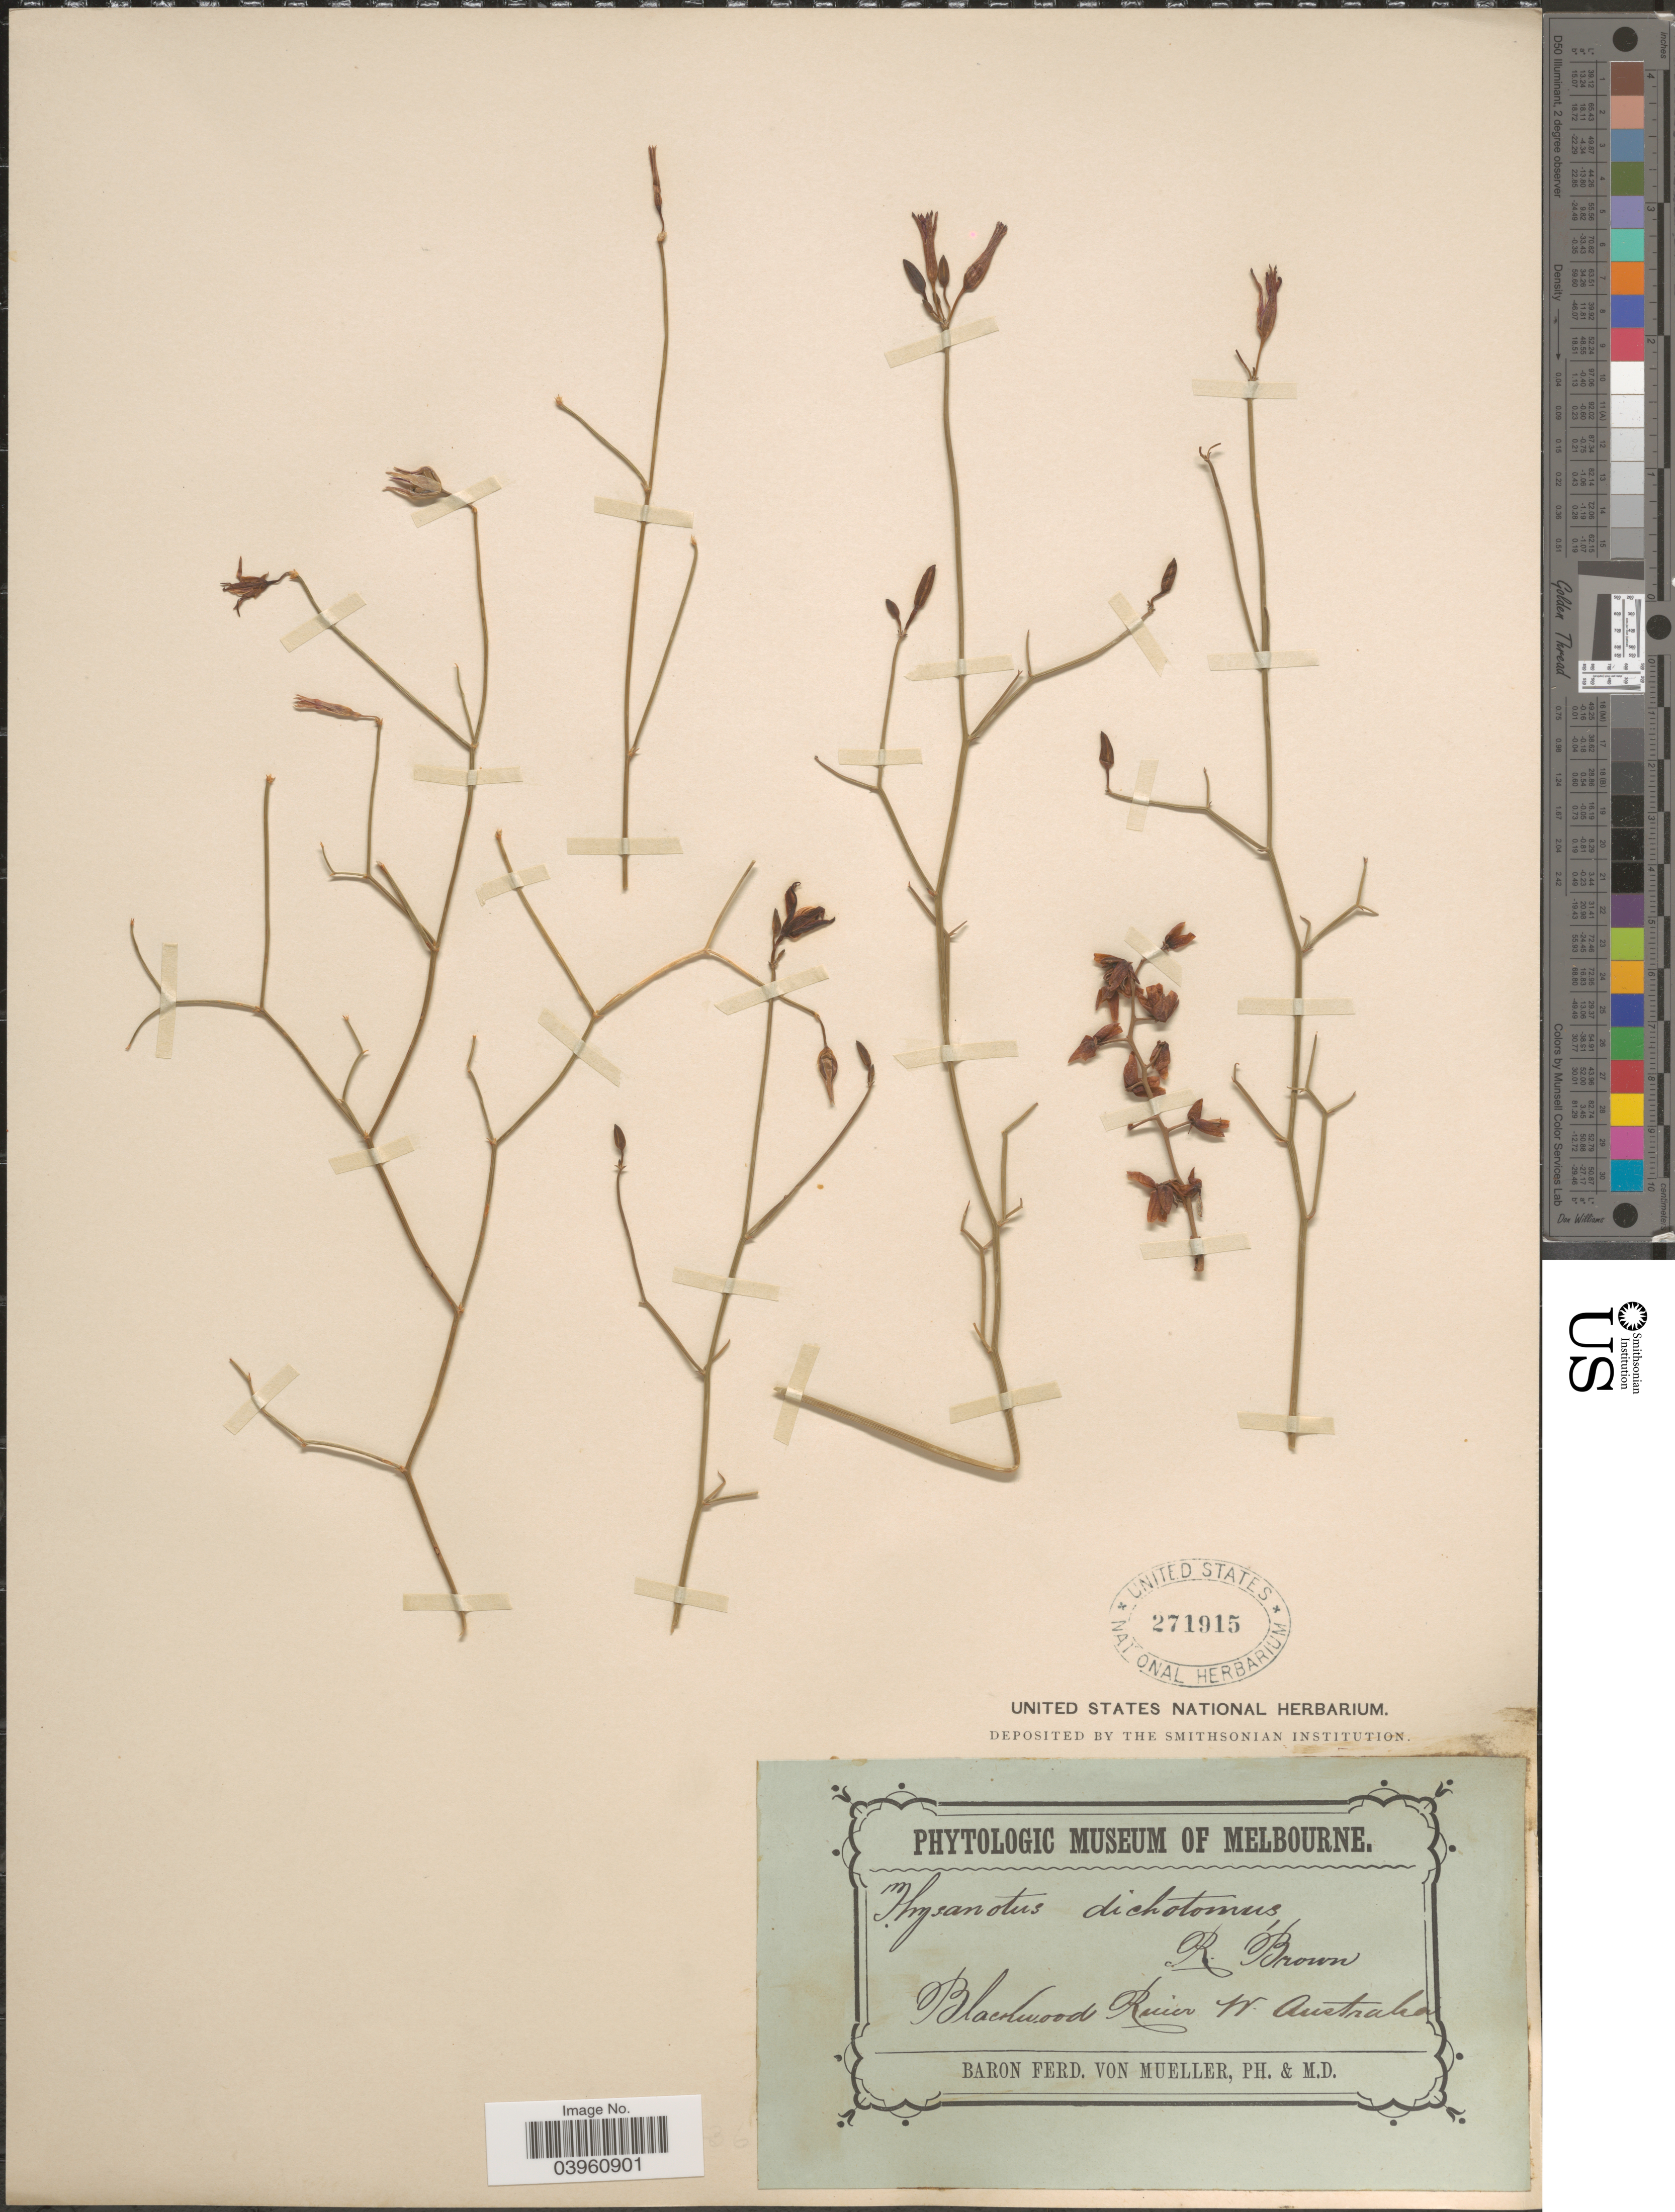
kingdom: Plantae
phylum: Tracheophyta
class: Liliopsida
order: Asparagales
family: Asparagaceae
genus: Thysanotus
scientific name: Thysanotus dichotomus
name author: (Labill.) R. Br.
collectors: F. von Mueller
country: Australia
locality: Blackwood River W. Australia.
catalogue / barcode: US 271915